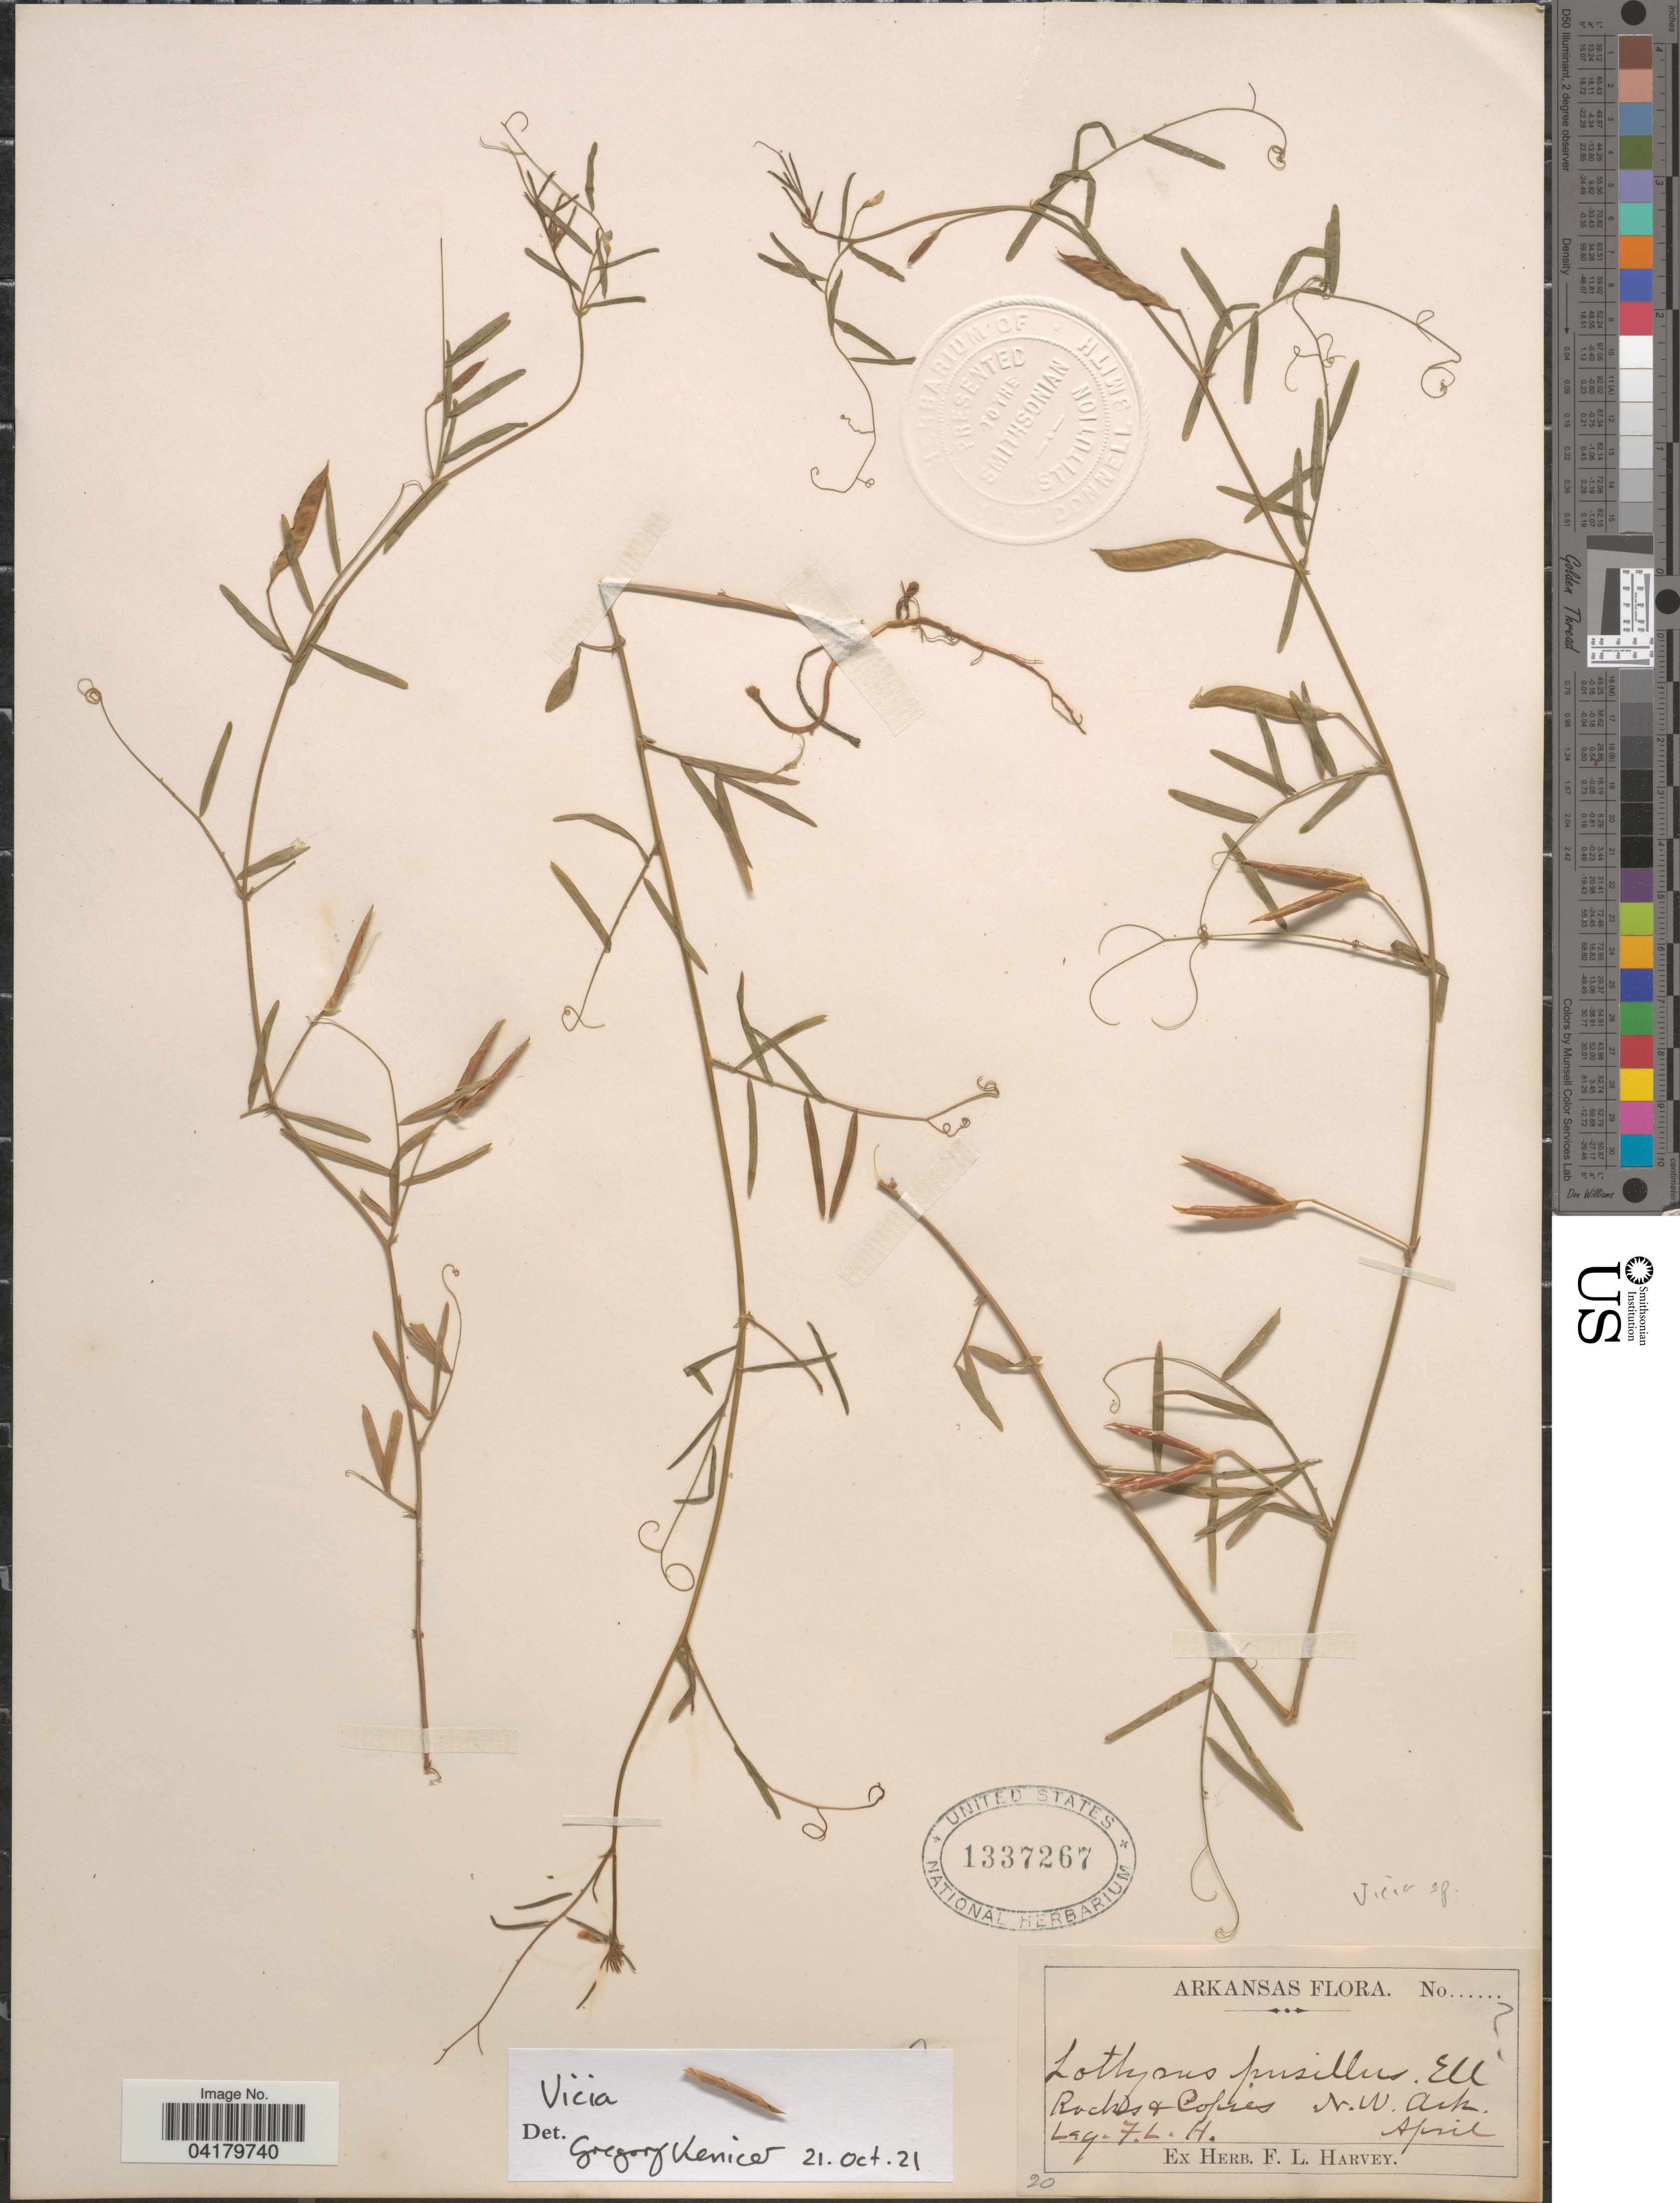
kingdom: Plantae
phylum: Tracheophyta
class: Magnoliopsida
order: Fabales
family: Fabaceae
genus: Vicia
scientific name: Vicia sp.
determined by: Kenicer, Gregory J.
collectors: F. L. Harvey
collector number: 20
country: United States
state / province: Arkansas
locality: N.W. Ark.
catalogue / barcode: US 1337267